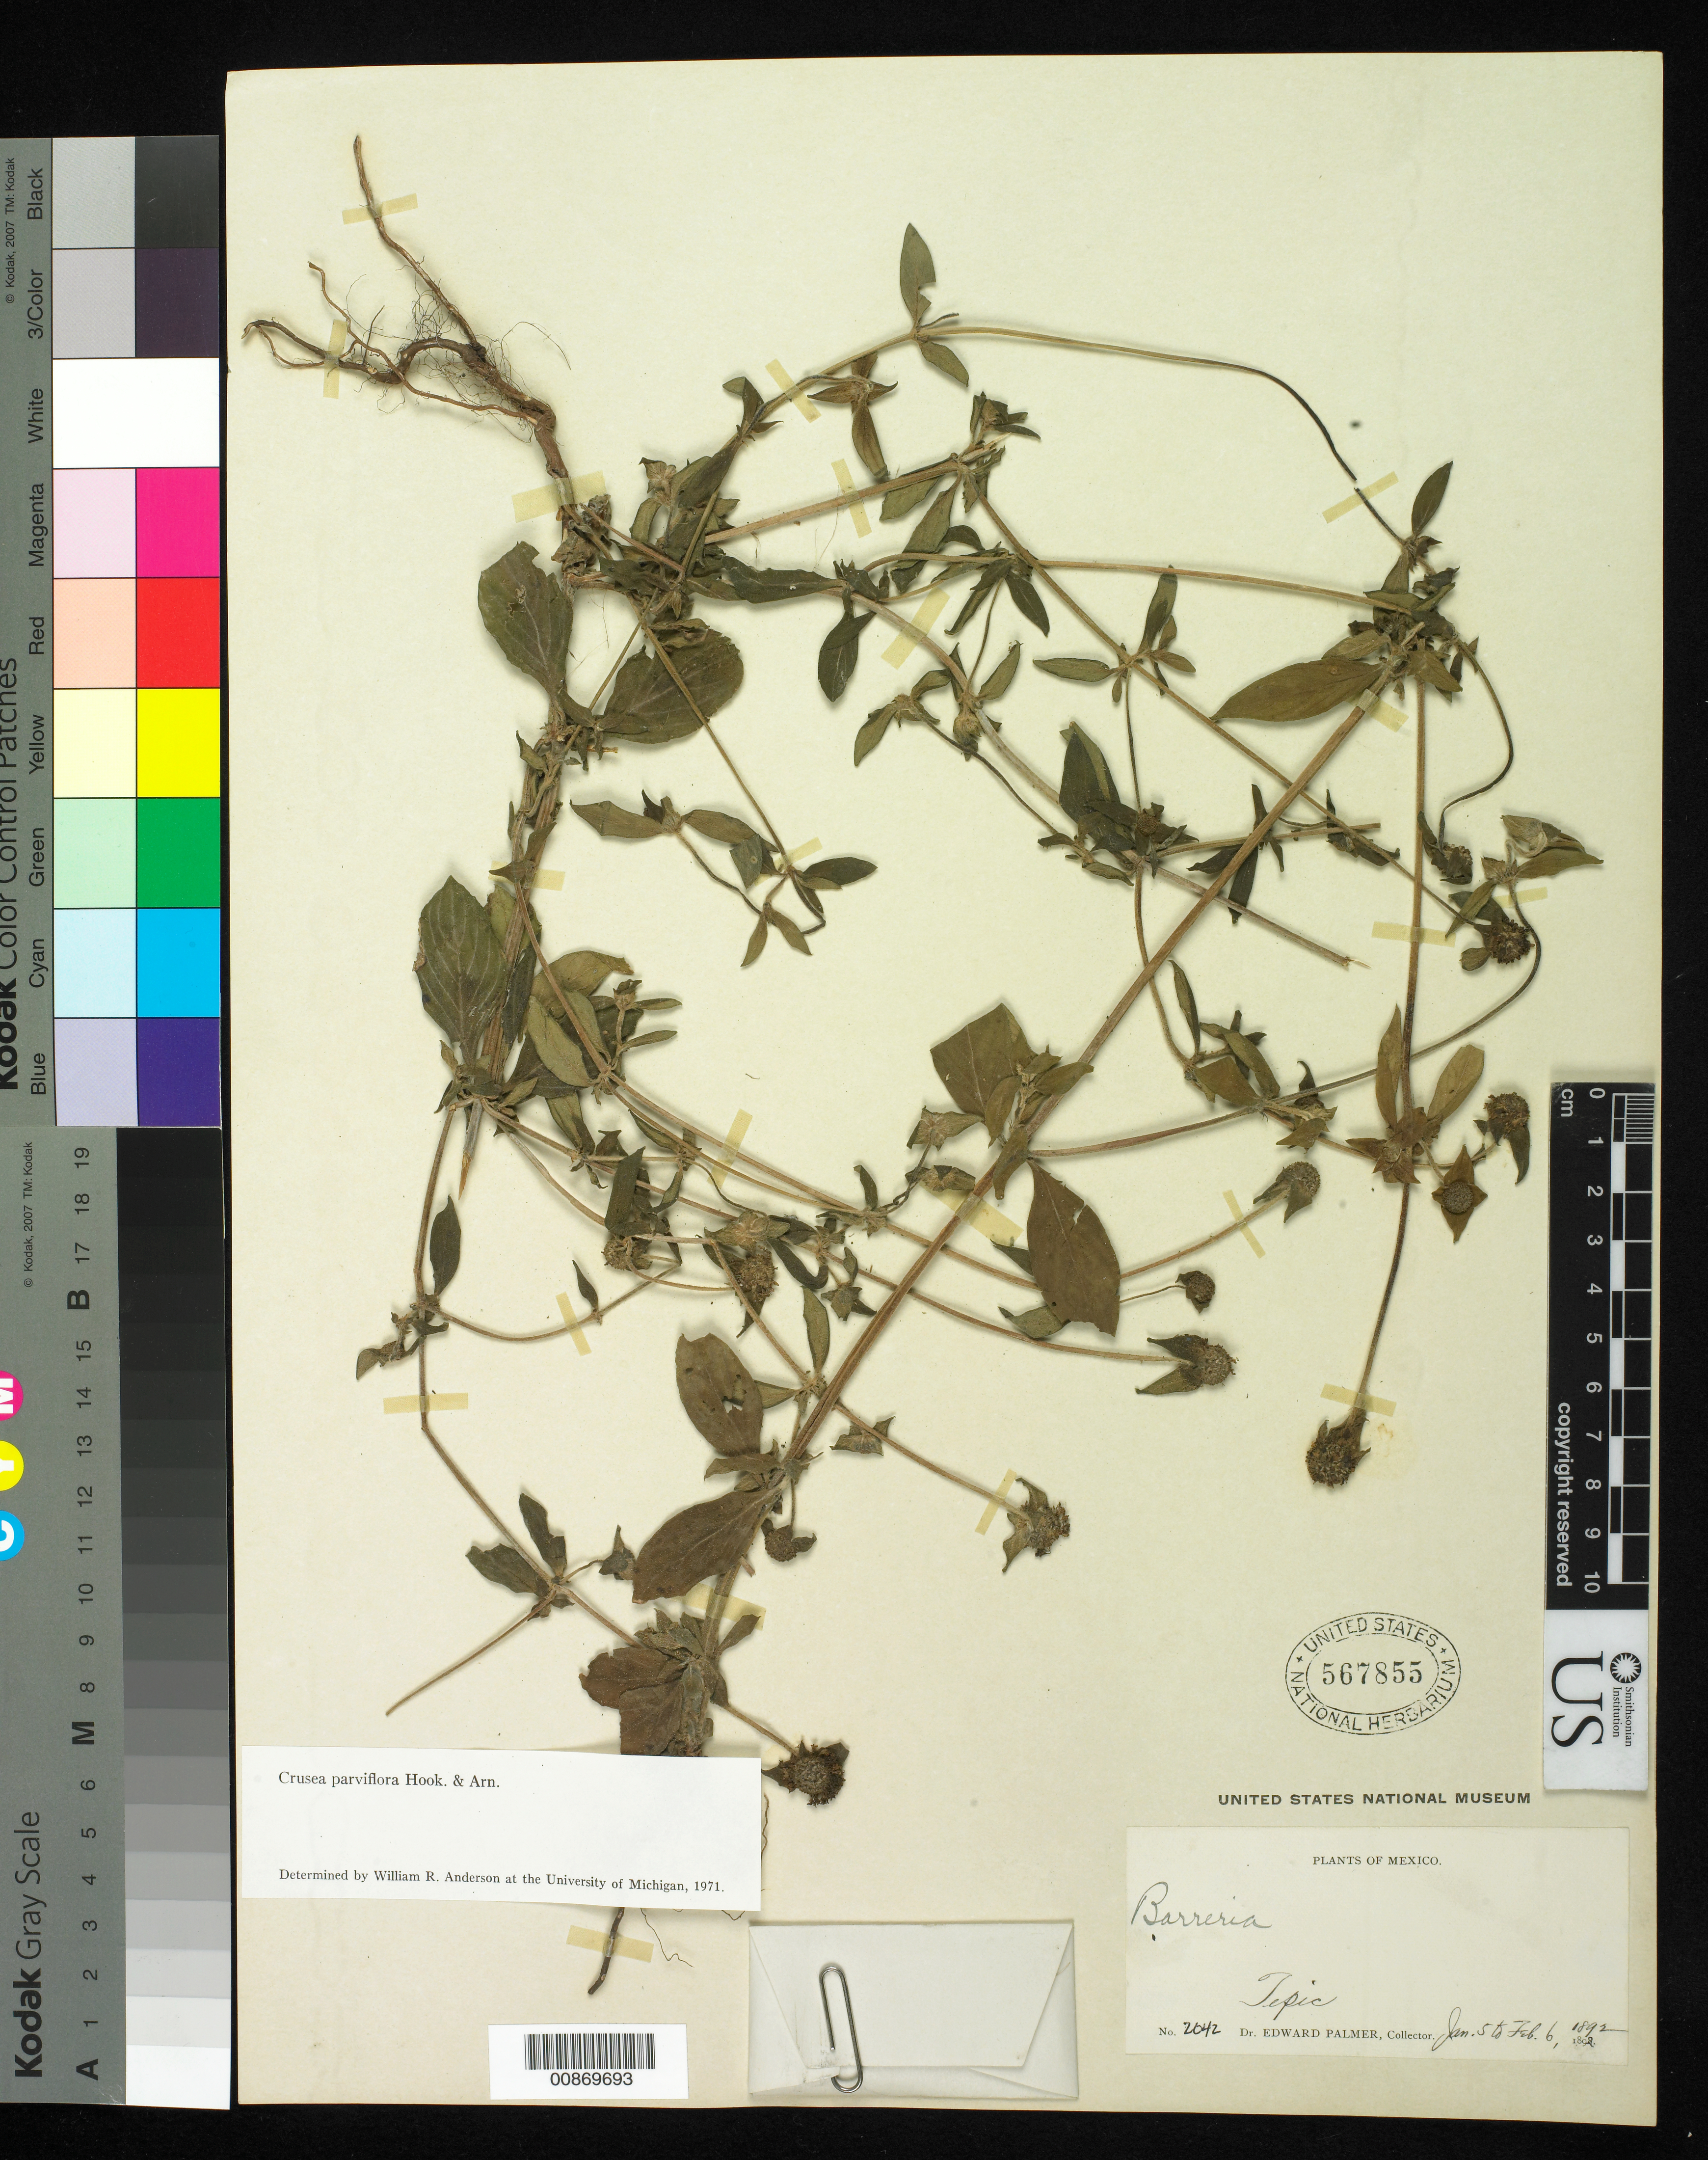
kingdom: Plantae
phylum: Tracheophyta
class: Magnoliopsida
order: Gentianales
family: Rubiaceae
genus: Crusea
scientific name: Crusea parviflora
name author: Hook. & Arn.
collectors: E. Palmer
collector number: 2042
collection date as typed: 05 Jan 1892 to 06 Feb 1892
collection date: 1892-01-05/1892-02-06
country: Mexico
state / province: Nayarit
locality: Tepic, Nayarit.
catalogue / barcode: US 567855